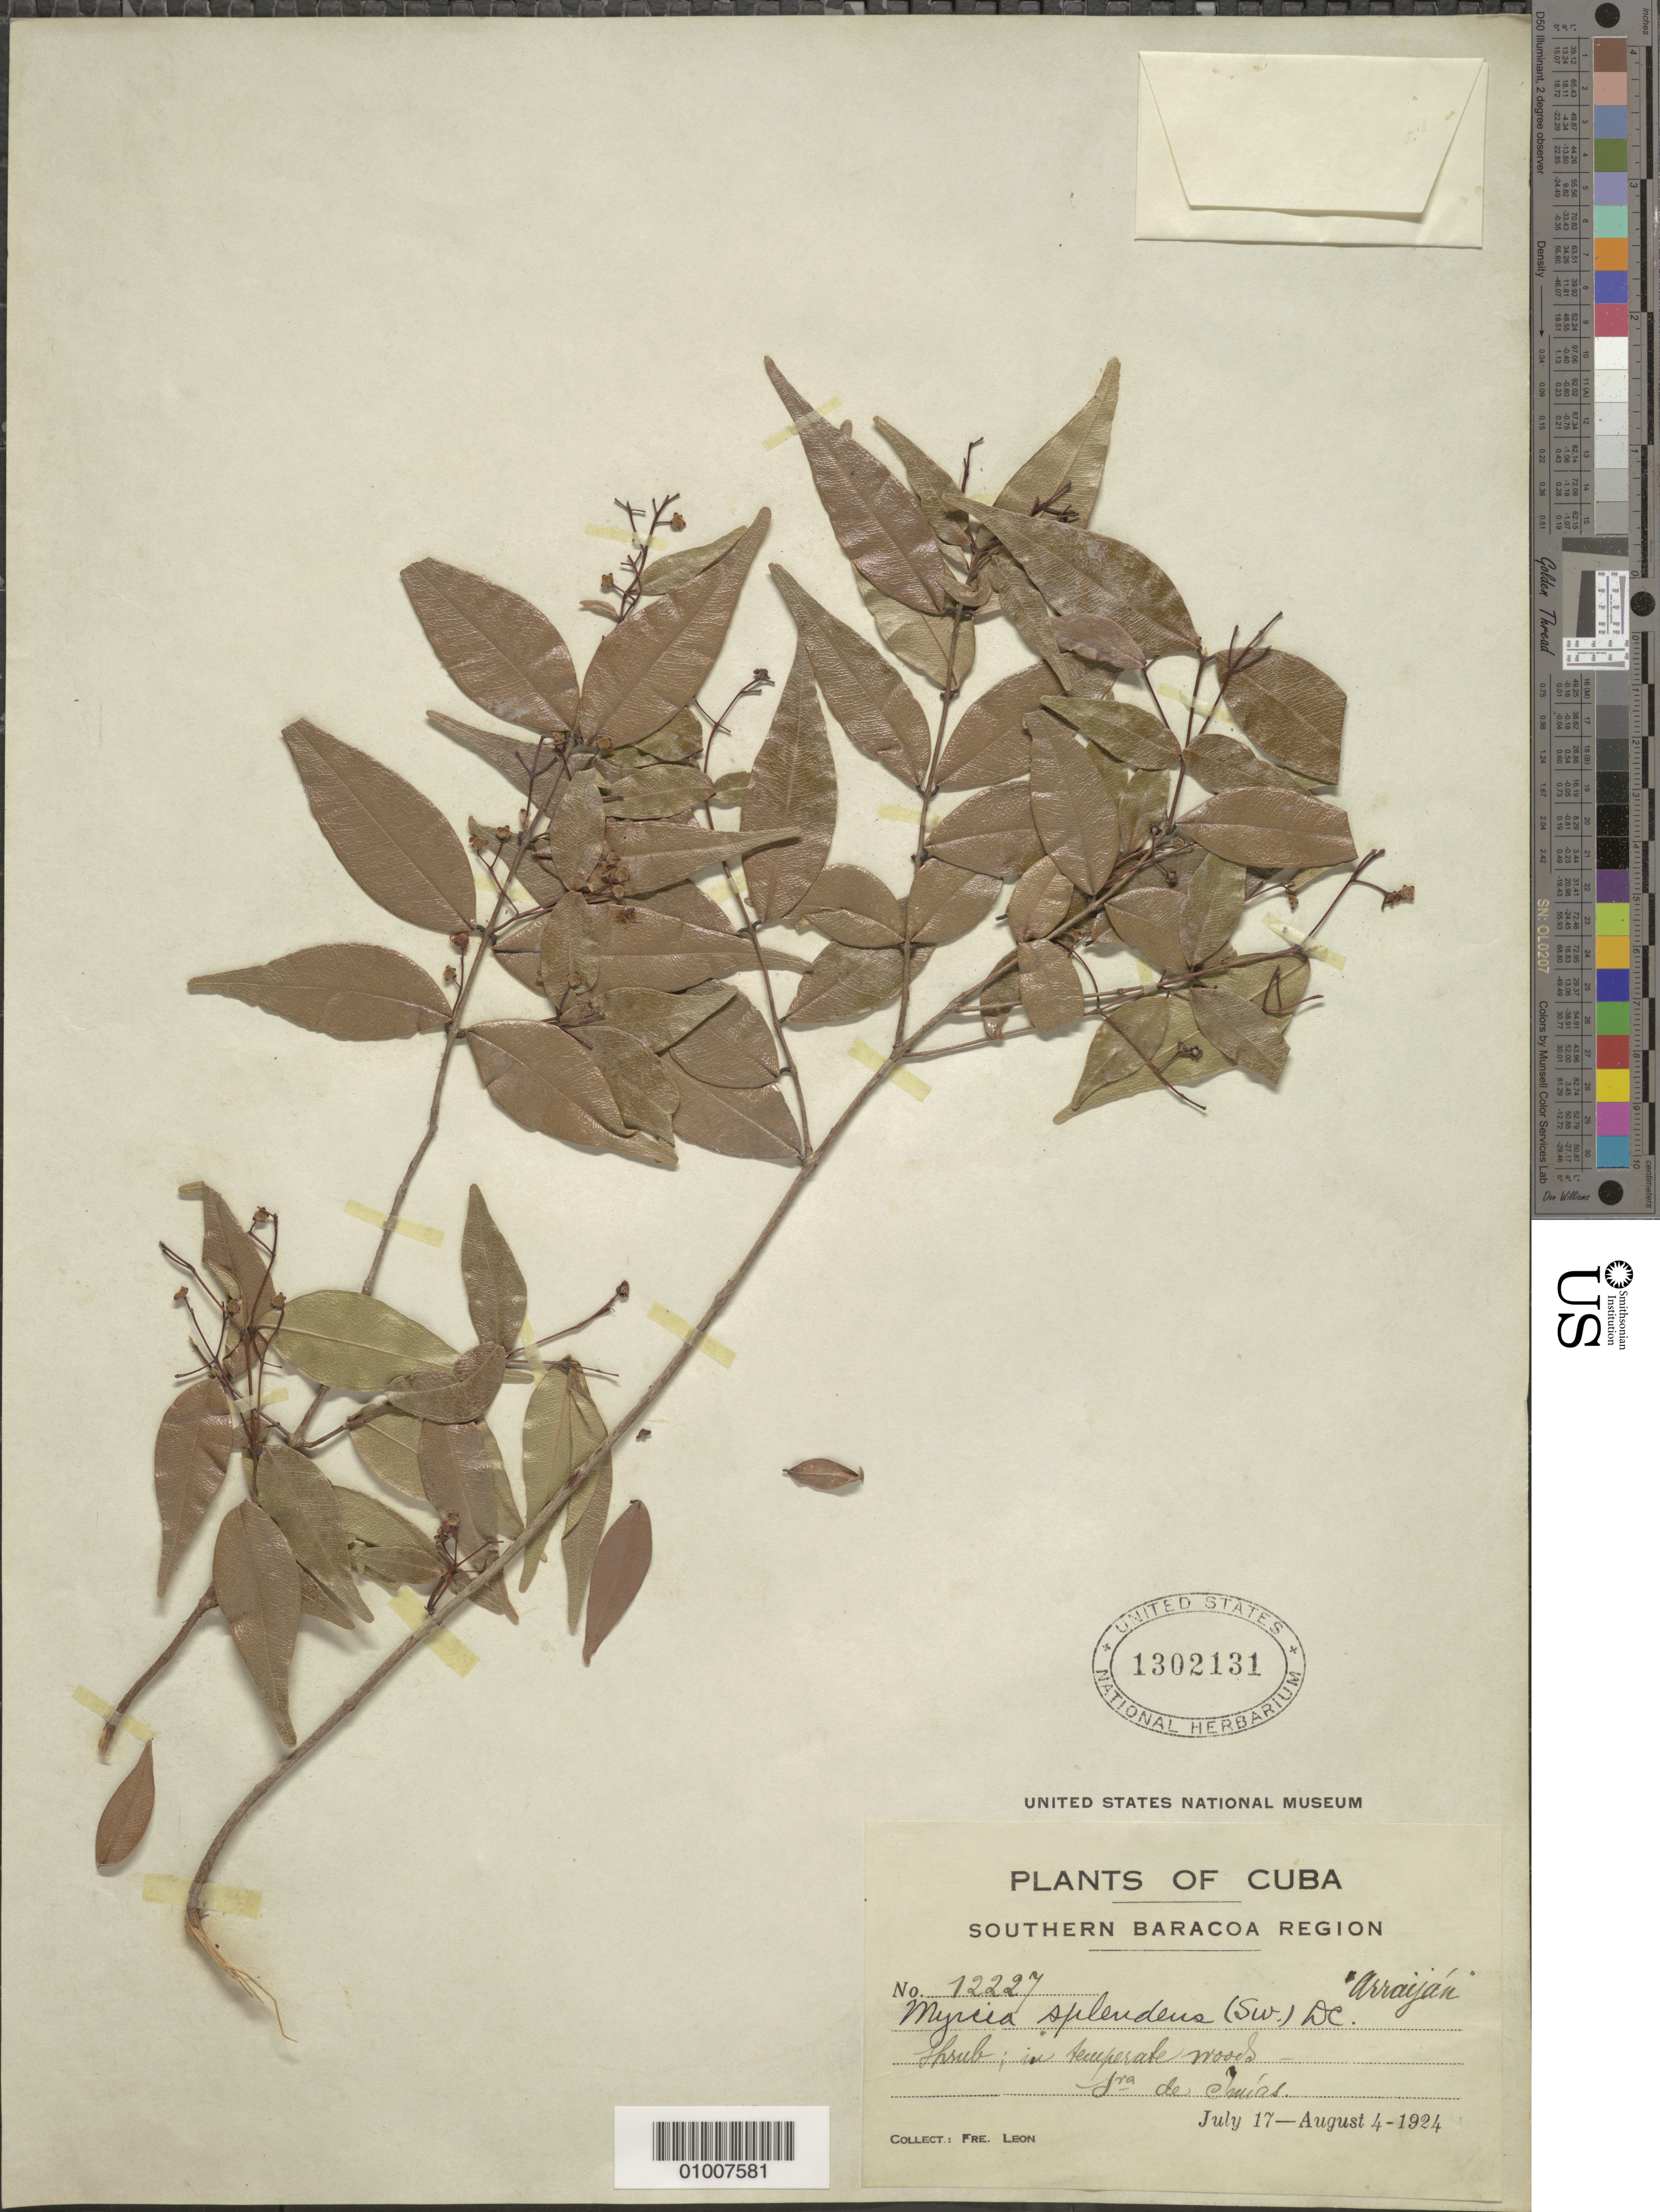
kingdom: Plantae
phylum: Tracheophyta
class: Magnoliopsida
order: Myrtales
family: Myrtaceae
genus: Myrcia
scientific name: Myrcia splendens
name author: (Sw.) DC.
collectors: Bro. León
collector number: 12227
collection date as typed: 17 Jul 1924 to 04 Aug 1924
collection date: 1924-07-17/1924-08-04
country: Cuba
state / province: Guantánamo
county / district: Baracoa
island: Cuba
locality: Illeg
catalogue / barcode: US 1302131